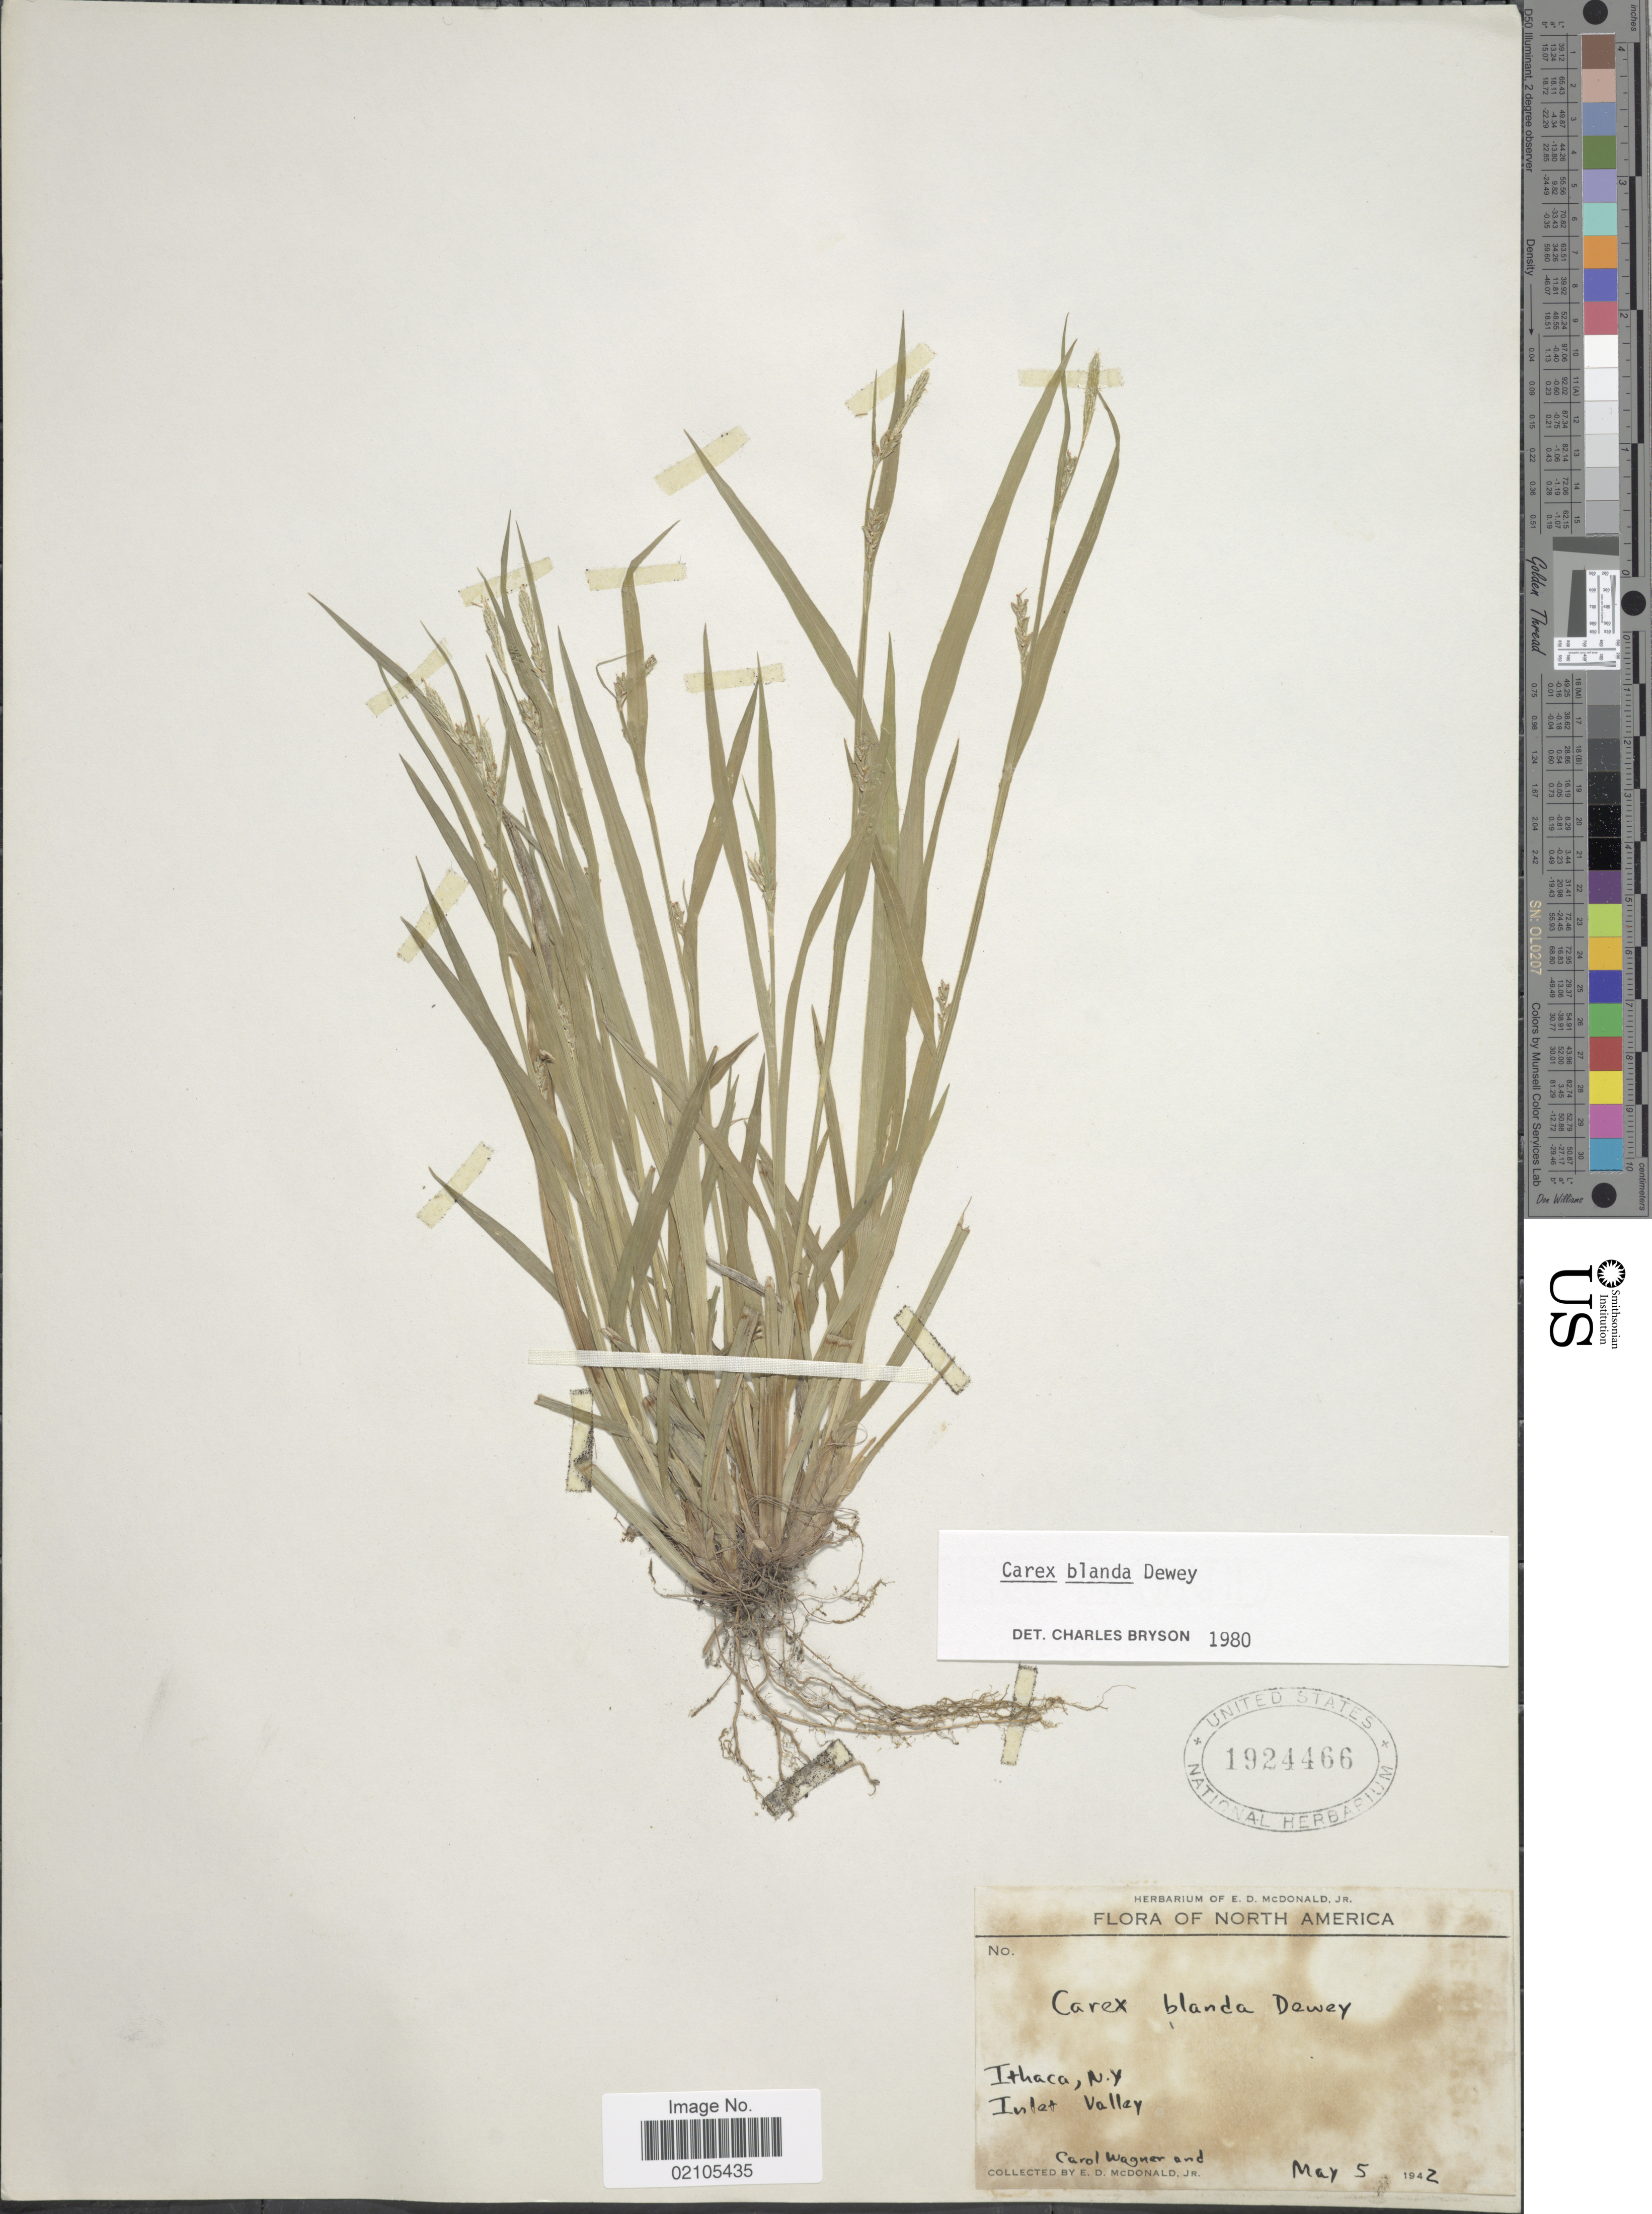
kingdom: Plantae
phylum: Tracheophyta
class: Liliopsida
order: Poales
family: Cyperaceae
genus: Carex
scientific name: Carex blanda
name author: Dewey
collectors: C. Wagner & E. D. McDonald Jr.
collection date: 1942-05-05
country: United States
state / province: New York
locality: Ithaca, Inlet Valley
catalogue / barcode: US 1924466